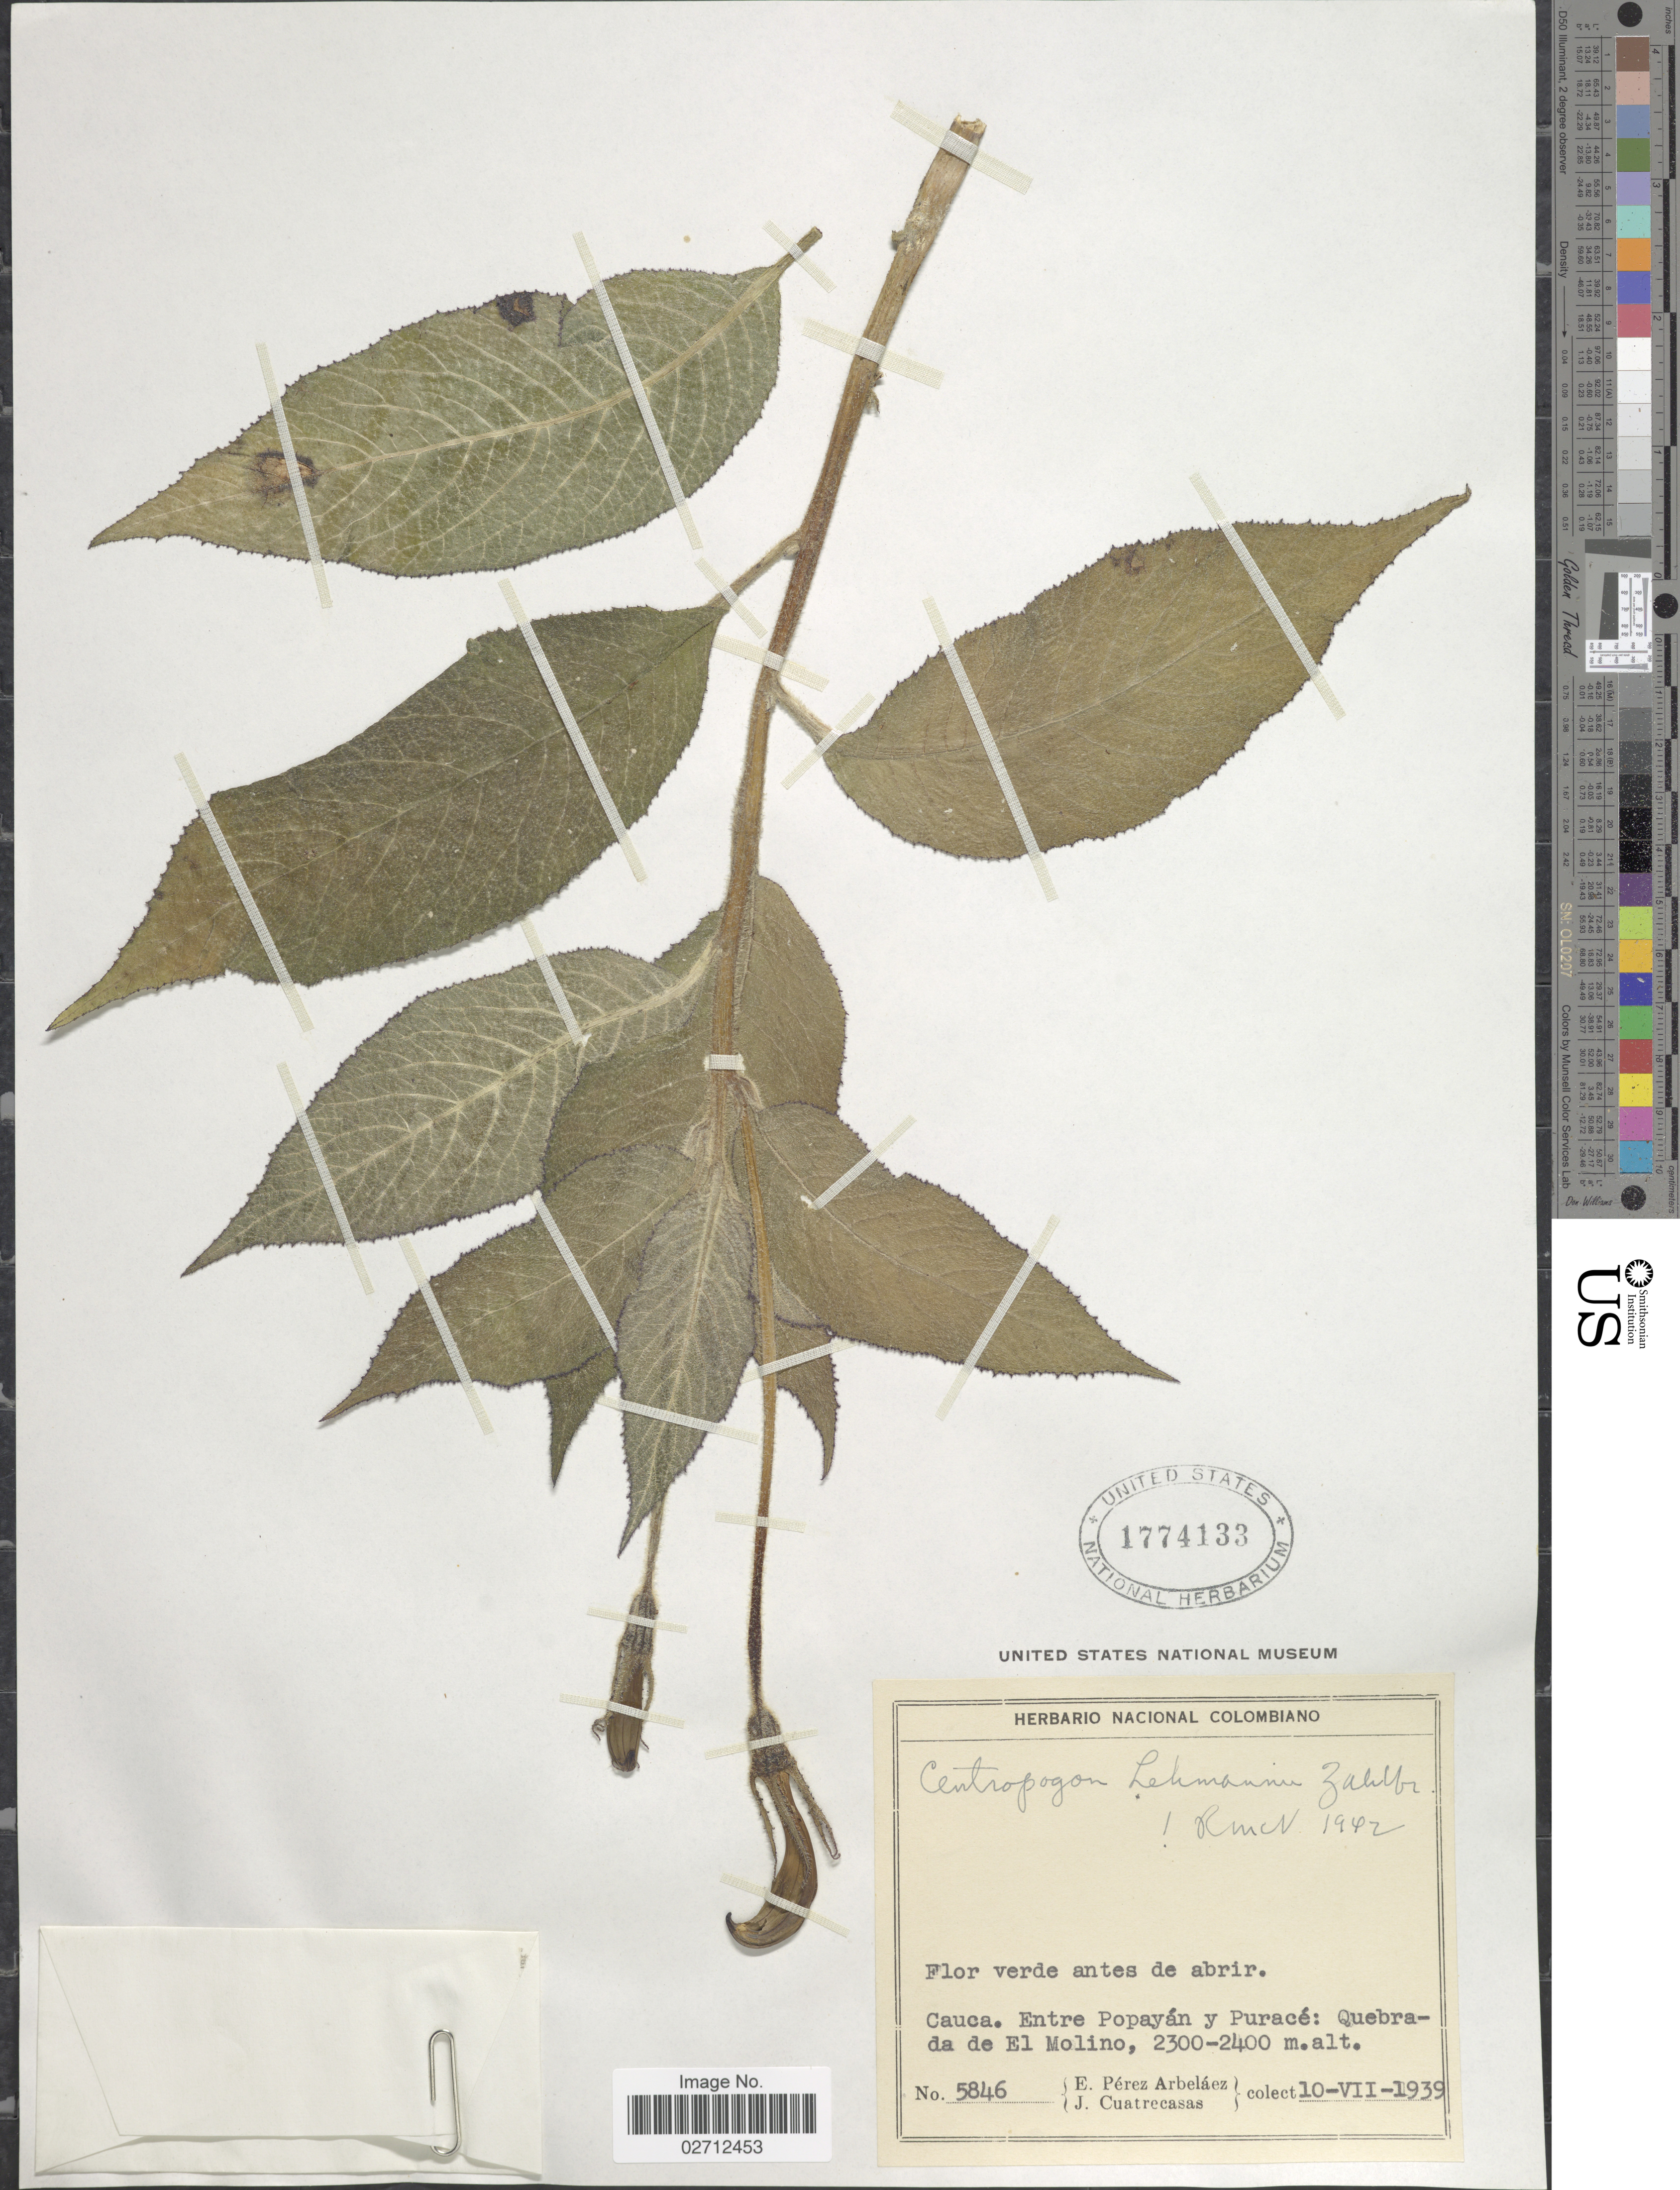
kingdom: Plantae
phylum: Tracheophyta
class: Magnoliopsida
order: Asterales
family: Campanulaceae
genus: Centropogon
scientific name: Centropogon lehmannii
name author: Zahlbr.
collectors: E. Pérez Arbeláez & J. Cuatrecasas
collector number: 5846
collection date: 1939-07-10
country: Colombia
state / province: Cauca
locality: Entre Popayán y Puracé: Quebrada de El Molino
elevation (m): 2300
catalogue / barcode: US 1774133